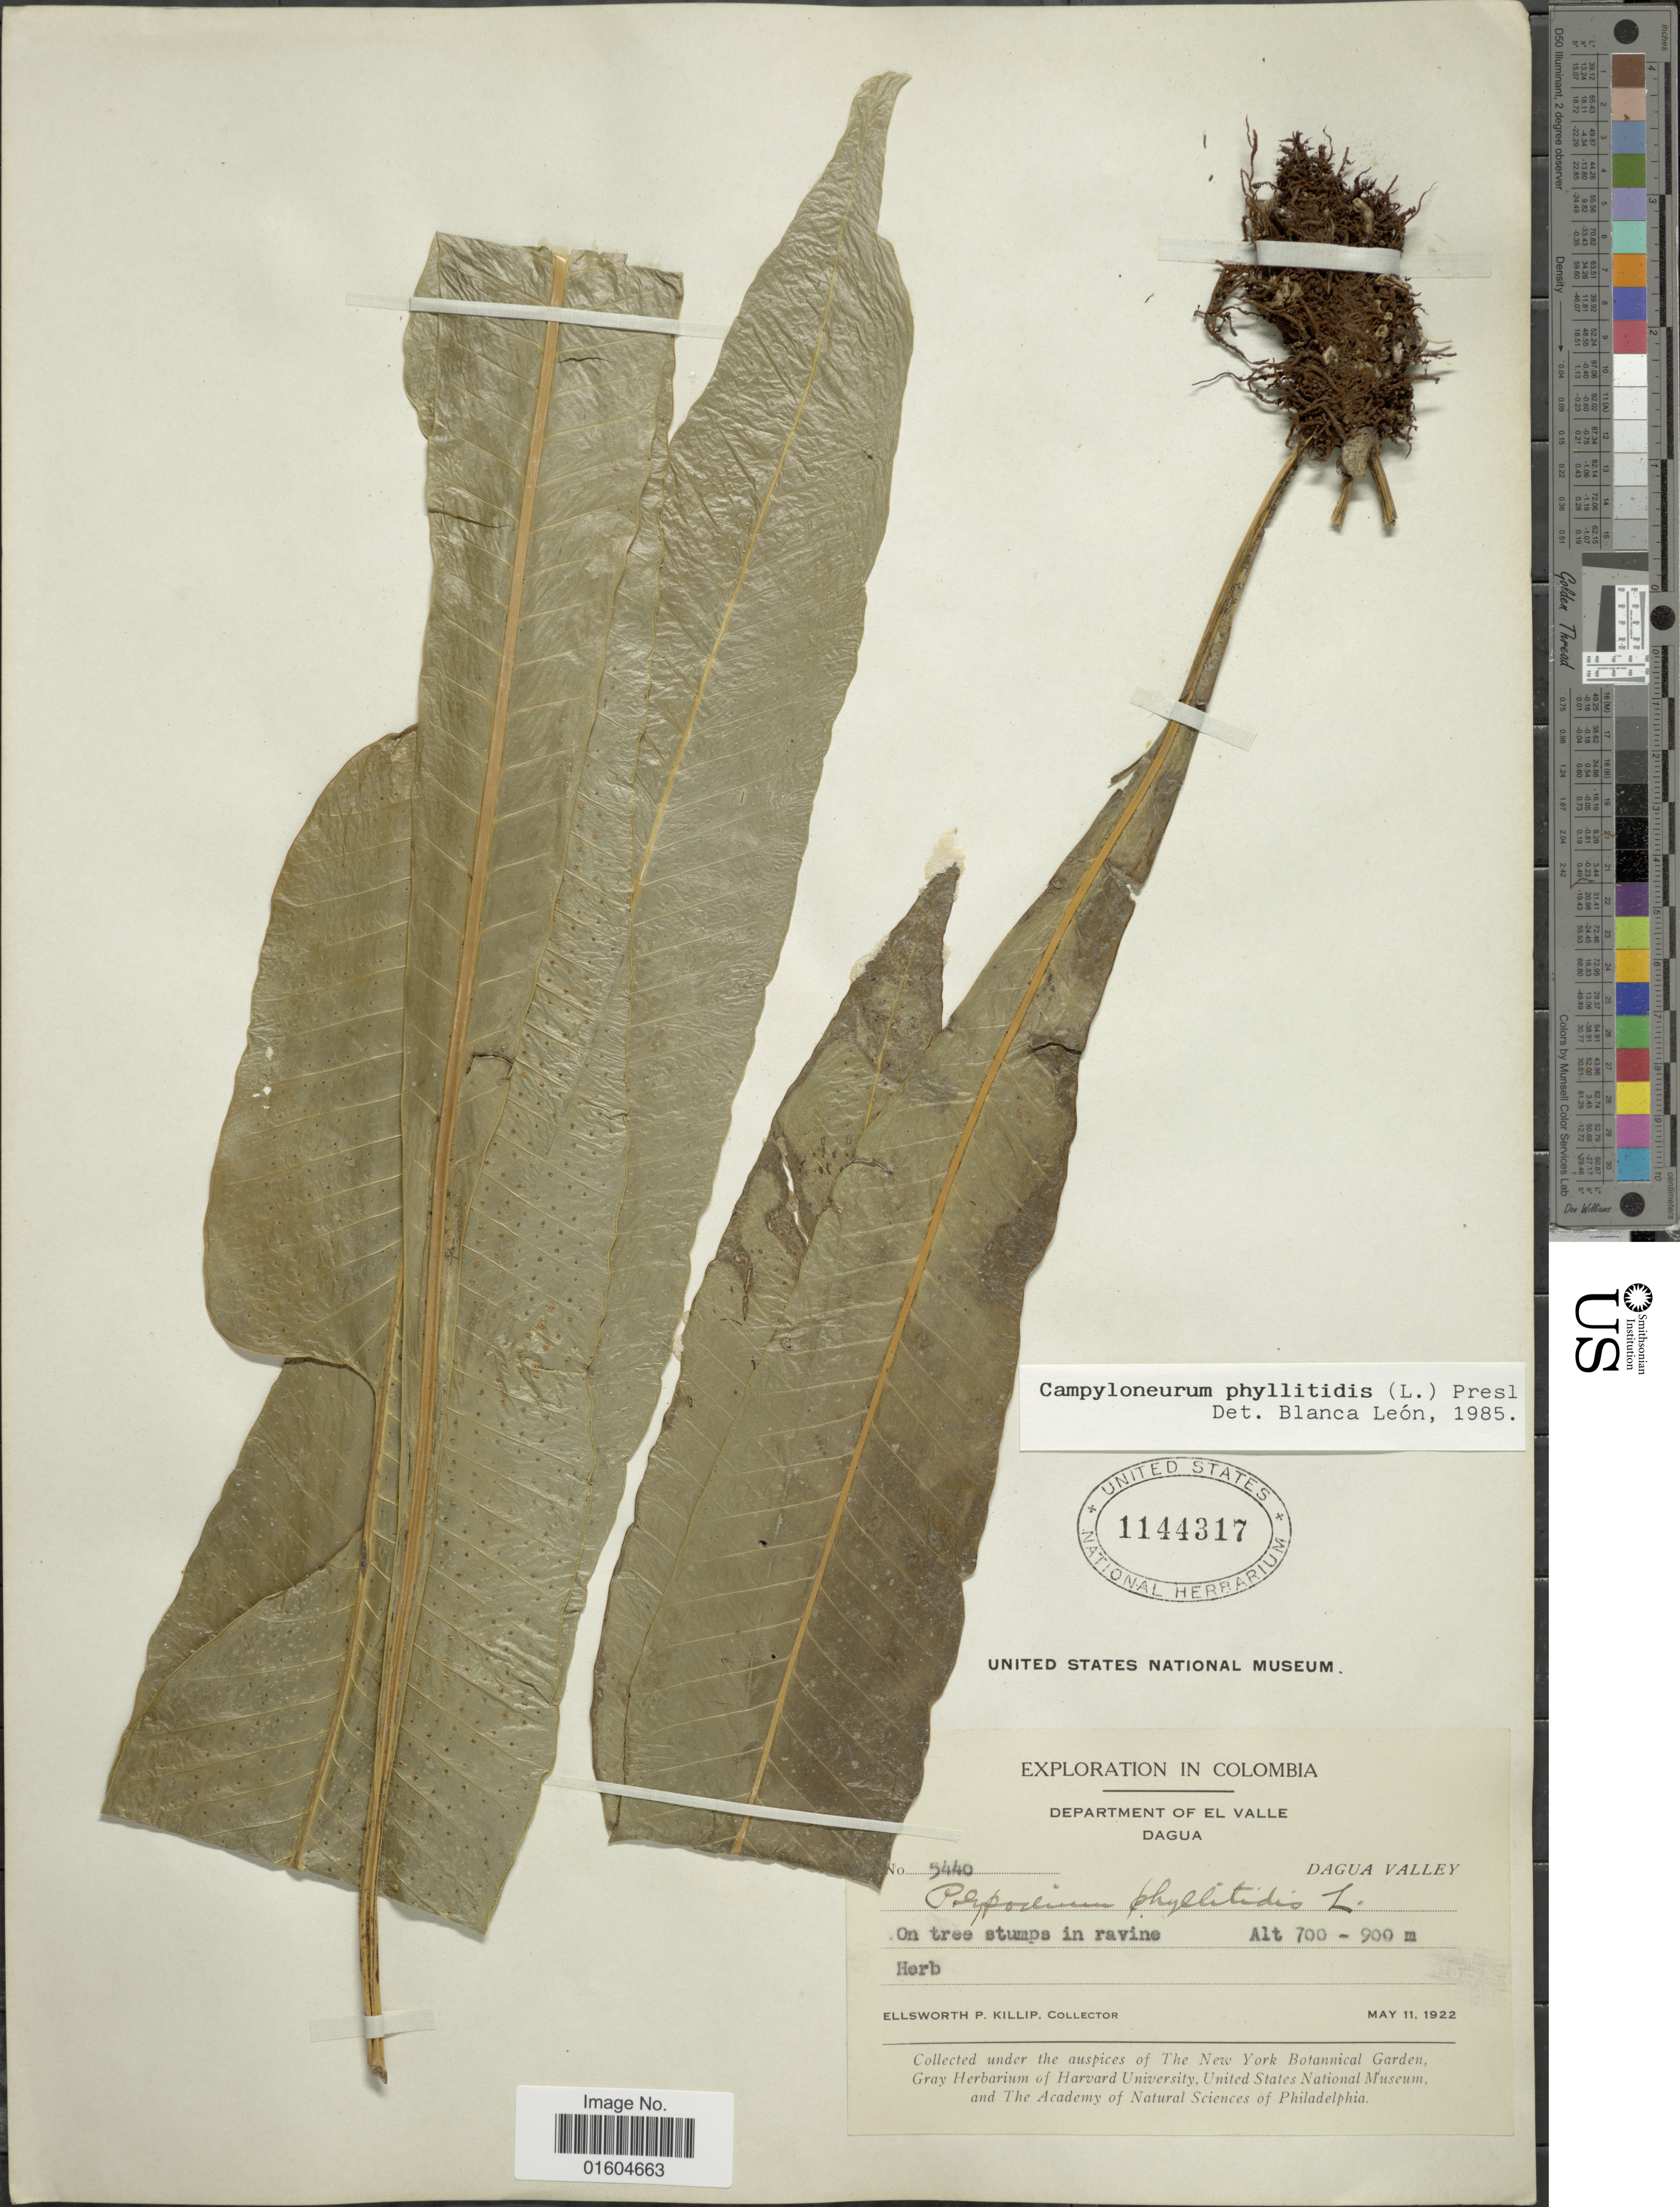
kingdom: Plantae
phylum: Tracheophyta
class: Polypodiopsida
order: Polypodiales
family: Polypodiaceae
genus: Campyloneurum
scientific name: Campyloneurum phyllitidis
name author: (L.) C. Presl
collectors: E. P. Killip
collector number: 5440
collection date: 1922-05-11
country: Colombia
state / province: Valle del Cauca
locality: Colombia. Department of El Valle. Dagua. Dagua Valley on tree stumps in ravine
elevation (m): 700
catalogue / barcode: US 1144317